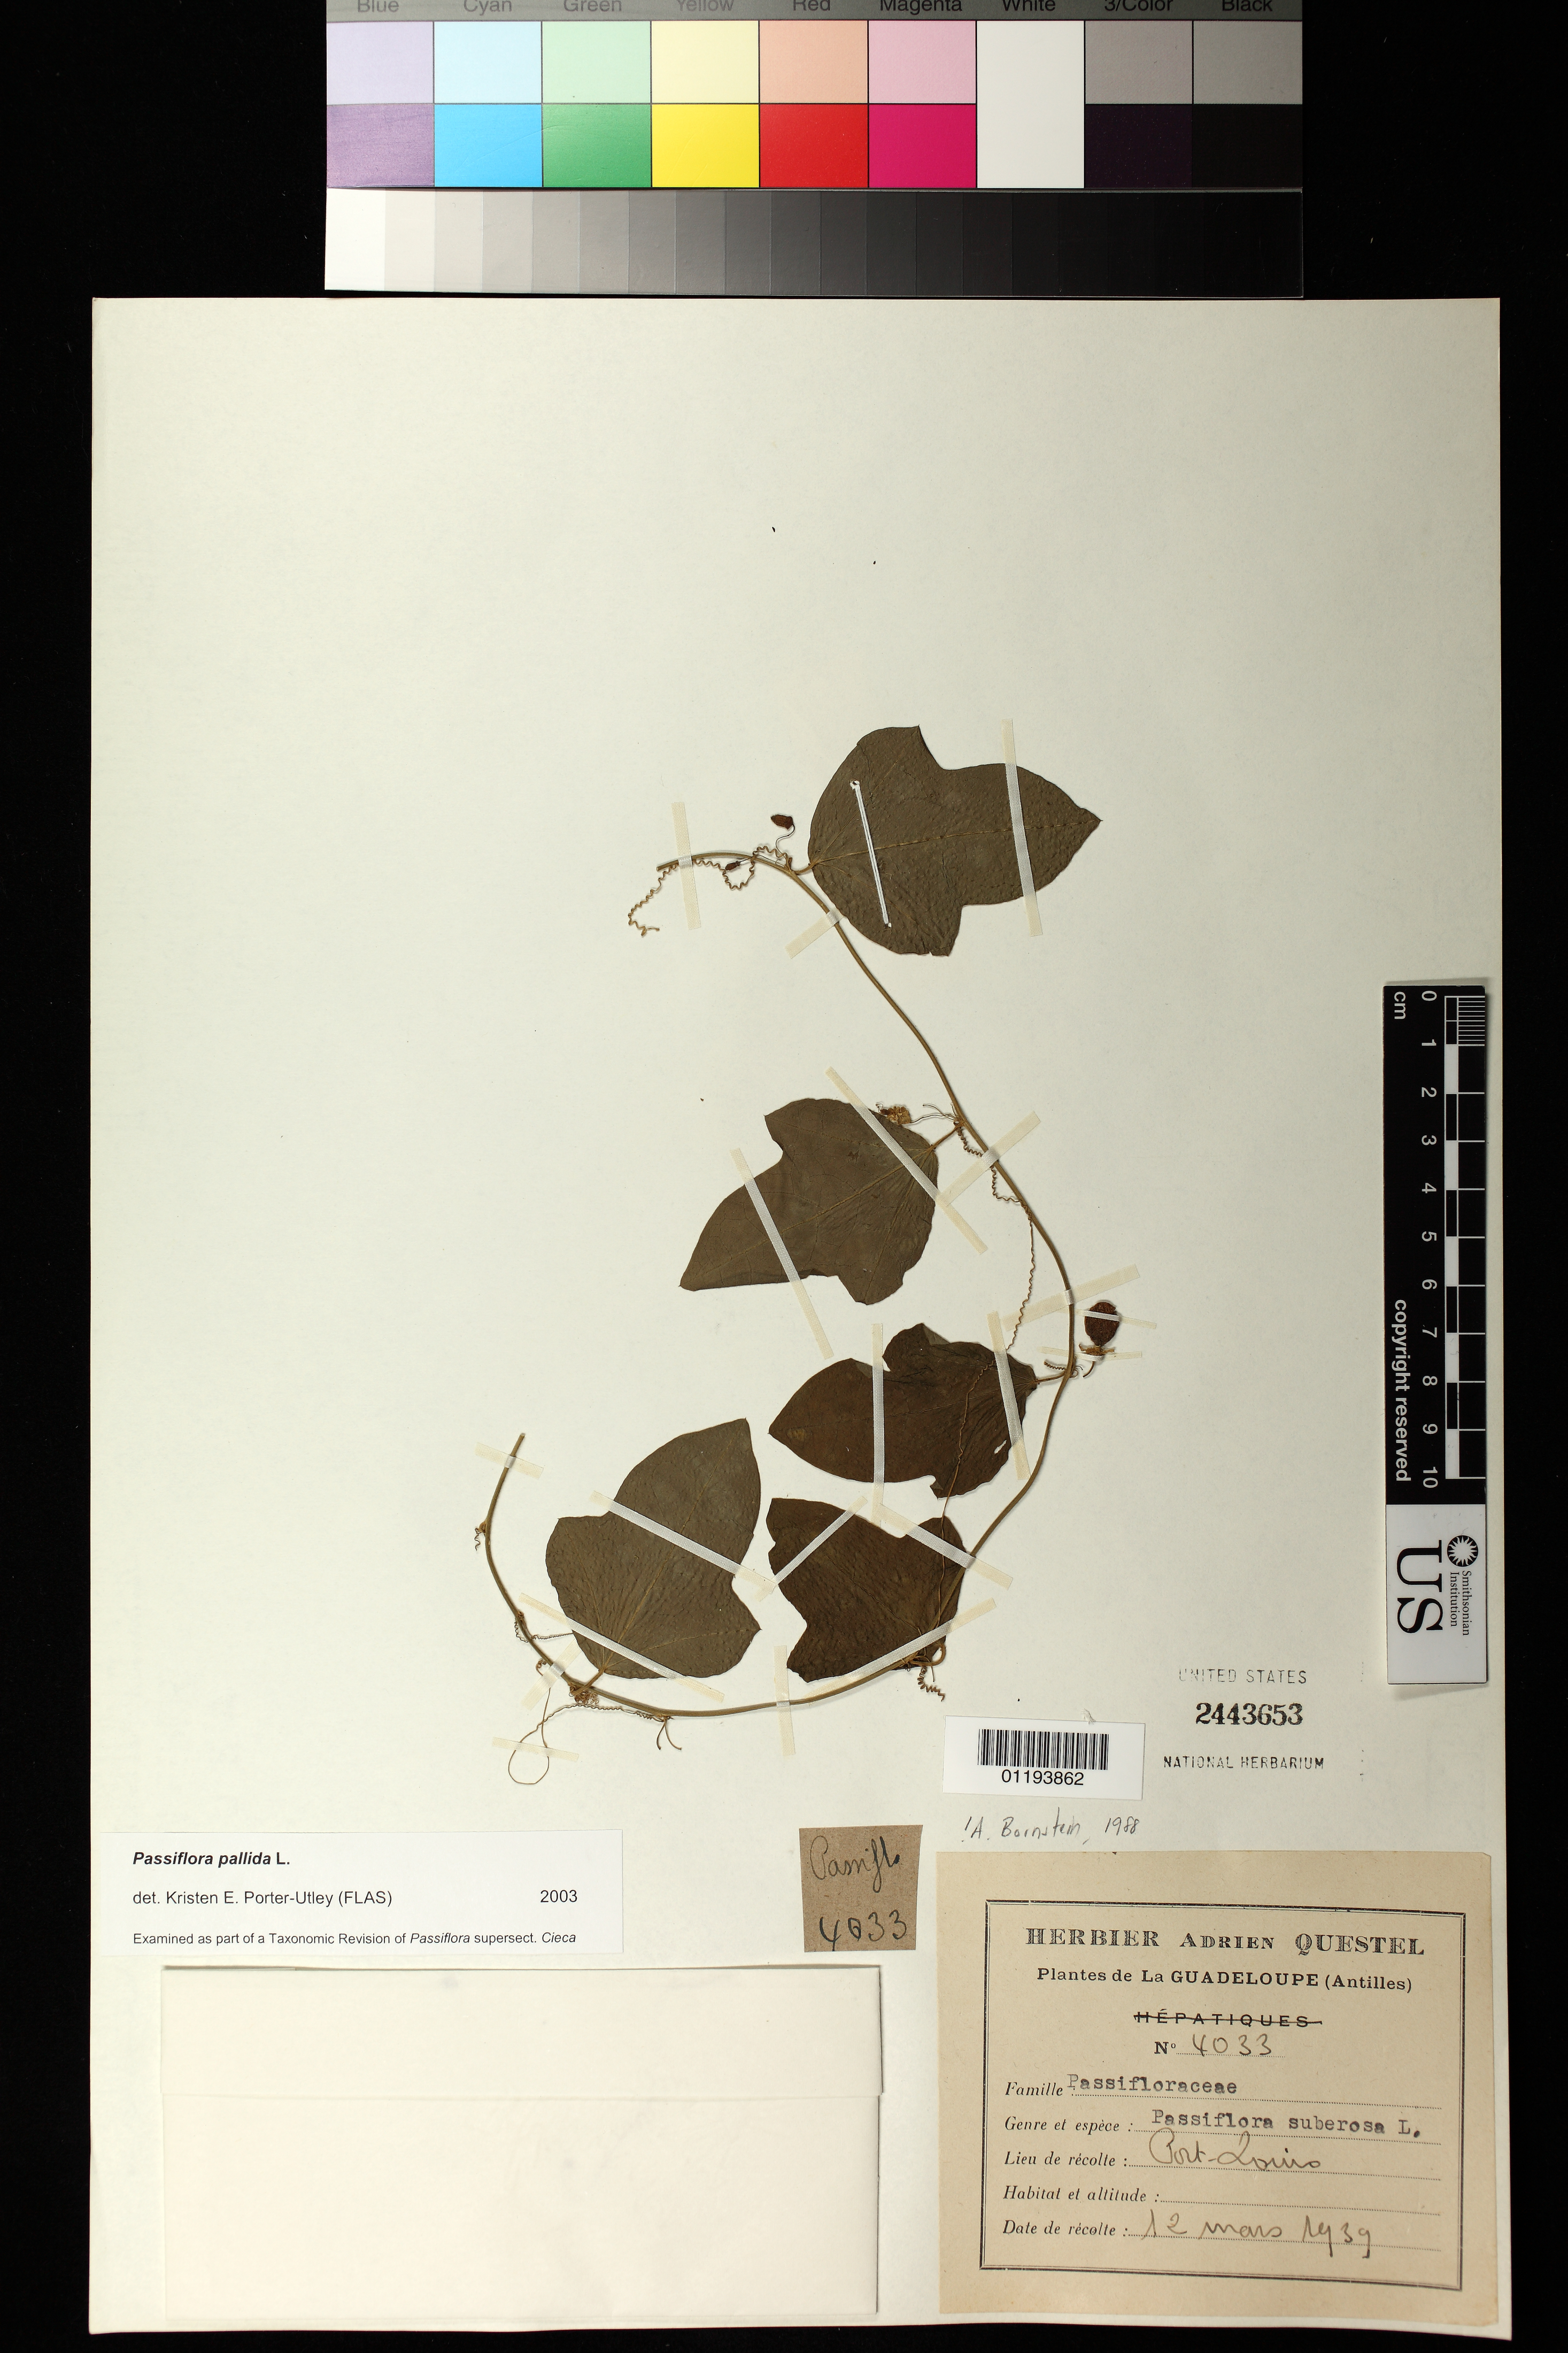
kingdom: Plantae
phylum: Tracheophyta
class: Magnoliopsida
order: Malpighiales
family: Passifloraceae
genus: Passiflora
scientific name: Passiflora pallida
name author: L.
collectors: A. Questel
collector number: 4033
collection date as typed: Mar 12 1939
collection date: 1939-03-12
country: Guadeloupe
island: Basse Terre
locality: Port-Louis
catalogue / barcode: US 2443653